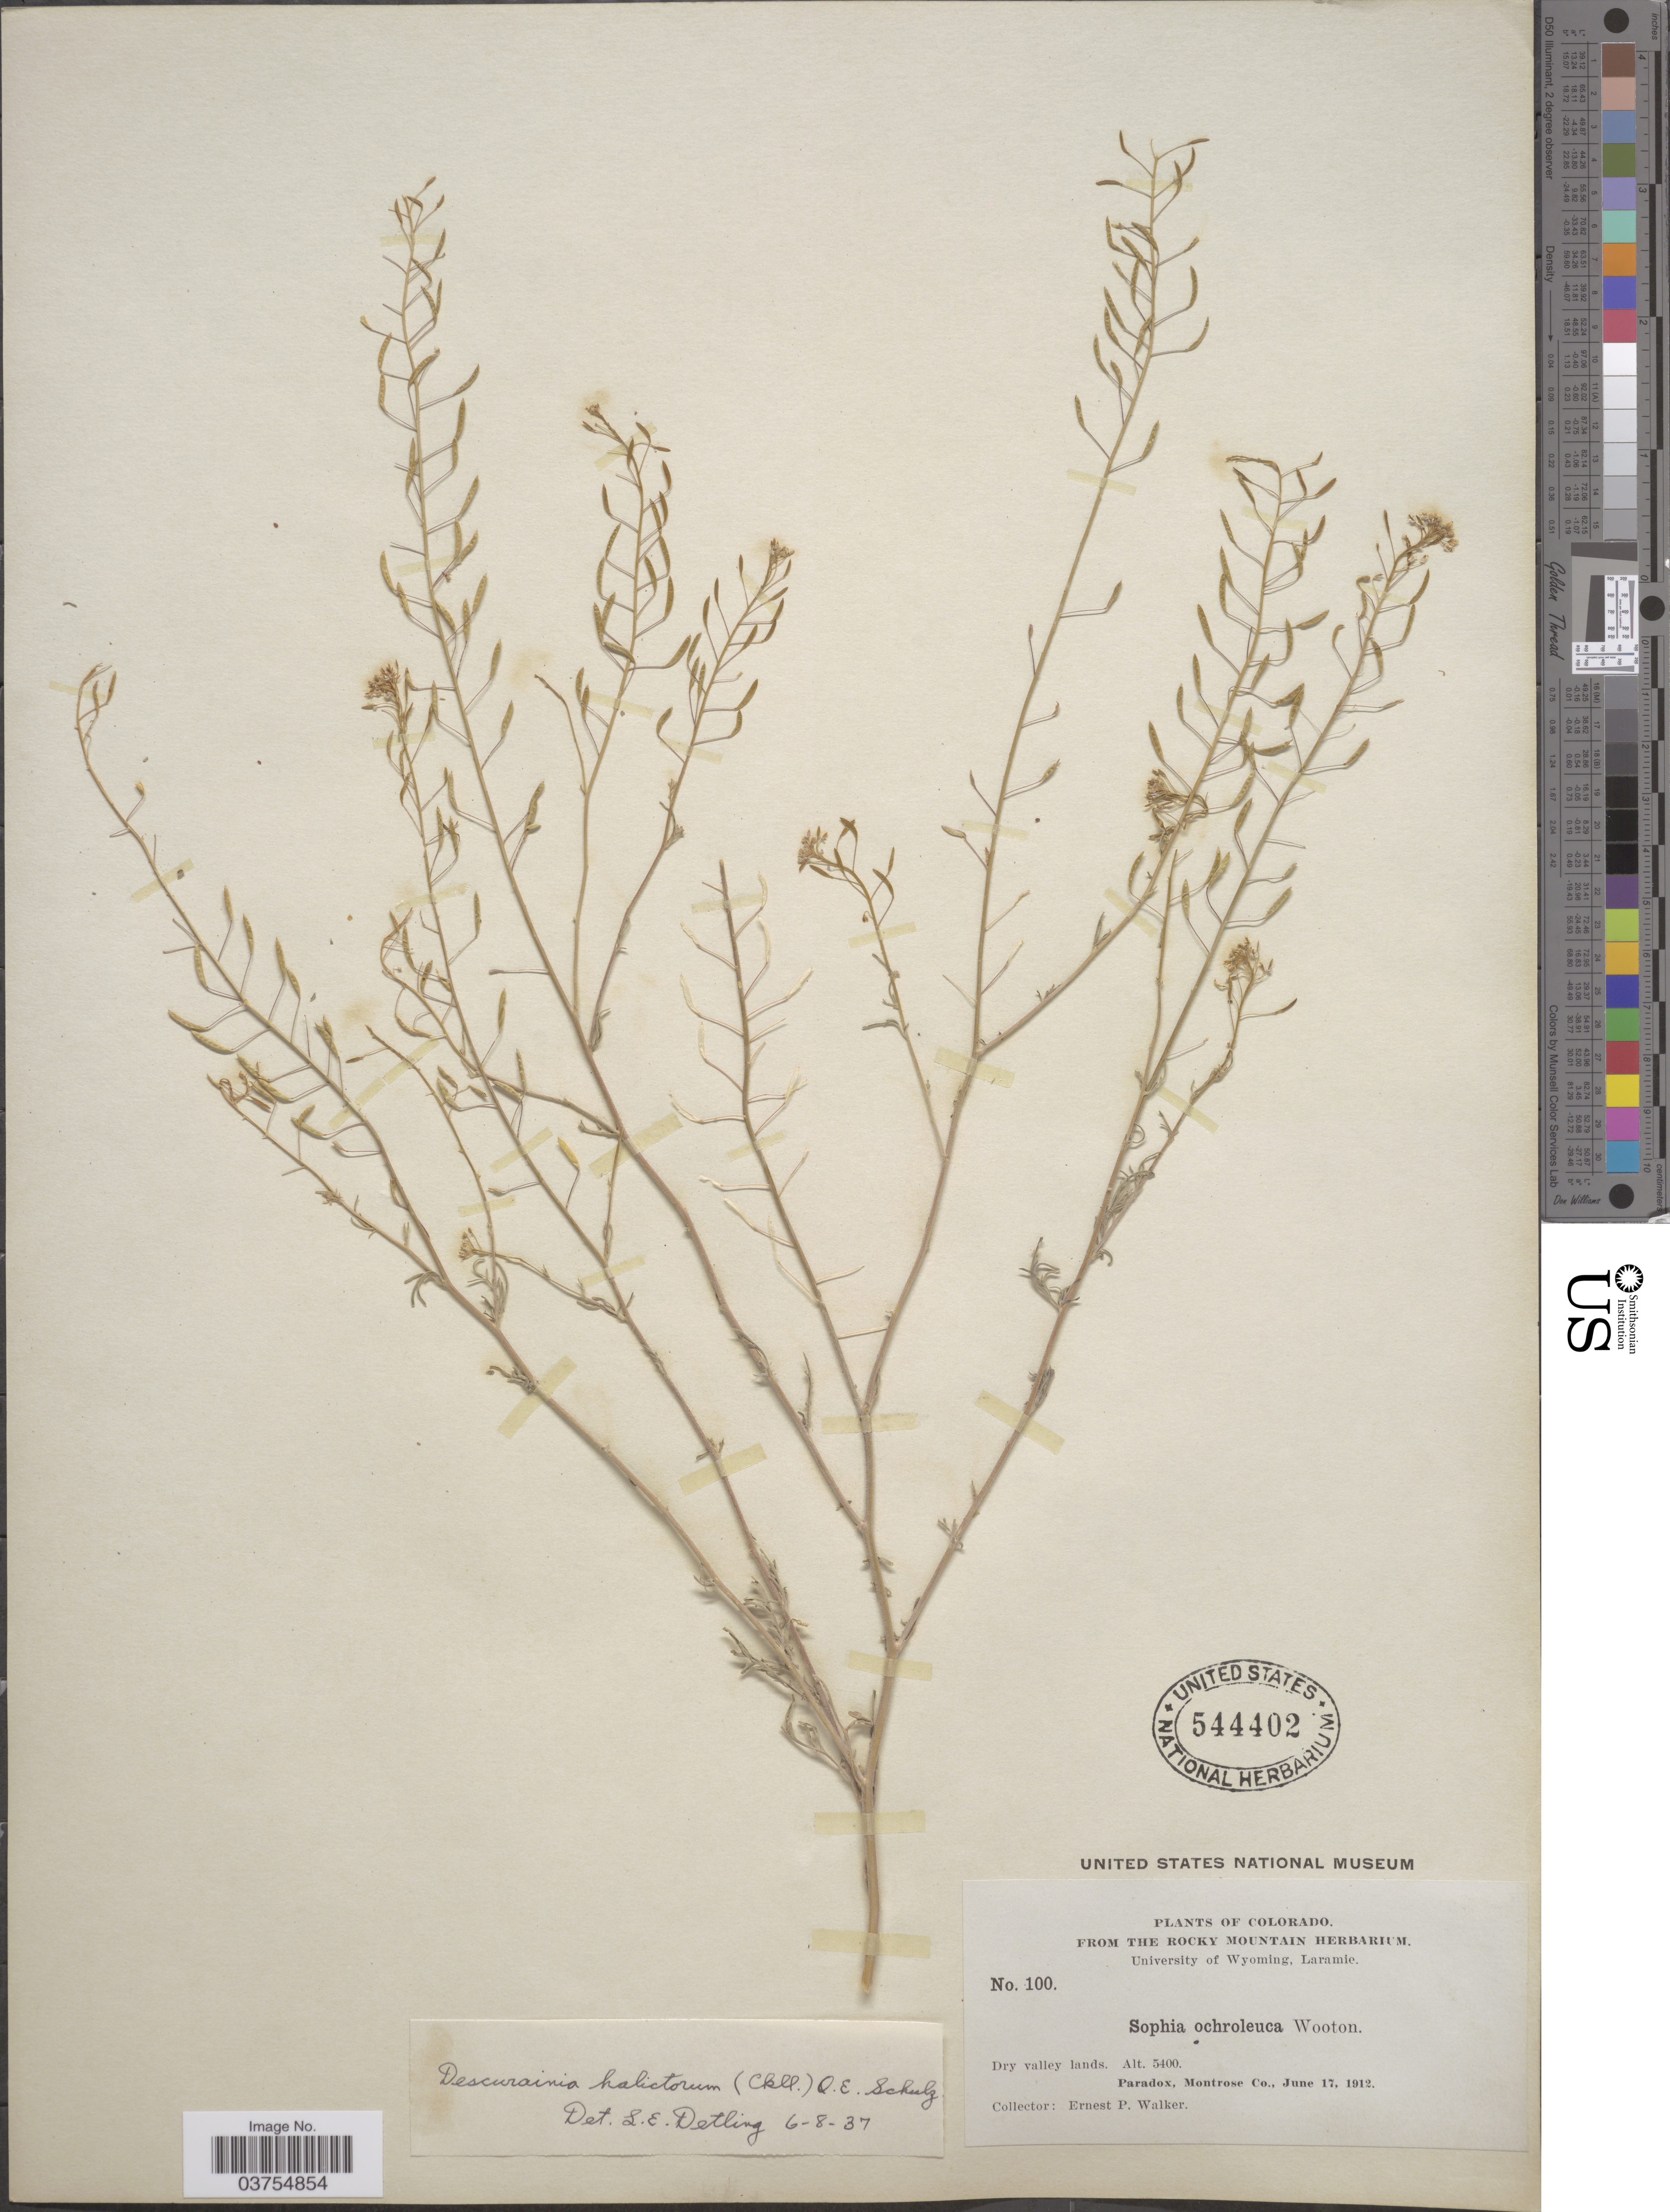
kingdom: Plantae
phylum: Tracheophyta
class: Magnoliopsida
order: Brassicales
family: Brassicaceae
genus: Descurainia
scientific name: Descurainia pinnata subsp. halictorum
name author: (Cockerell) Detling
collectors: E. P. Walker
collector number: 100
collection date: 1912-06-17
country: United States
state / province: Colorado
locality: Dry valley lands. Paradox Montrose Co.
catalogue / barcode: US 544402